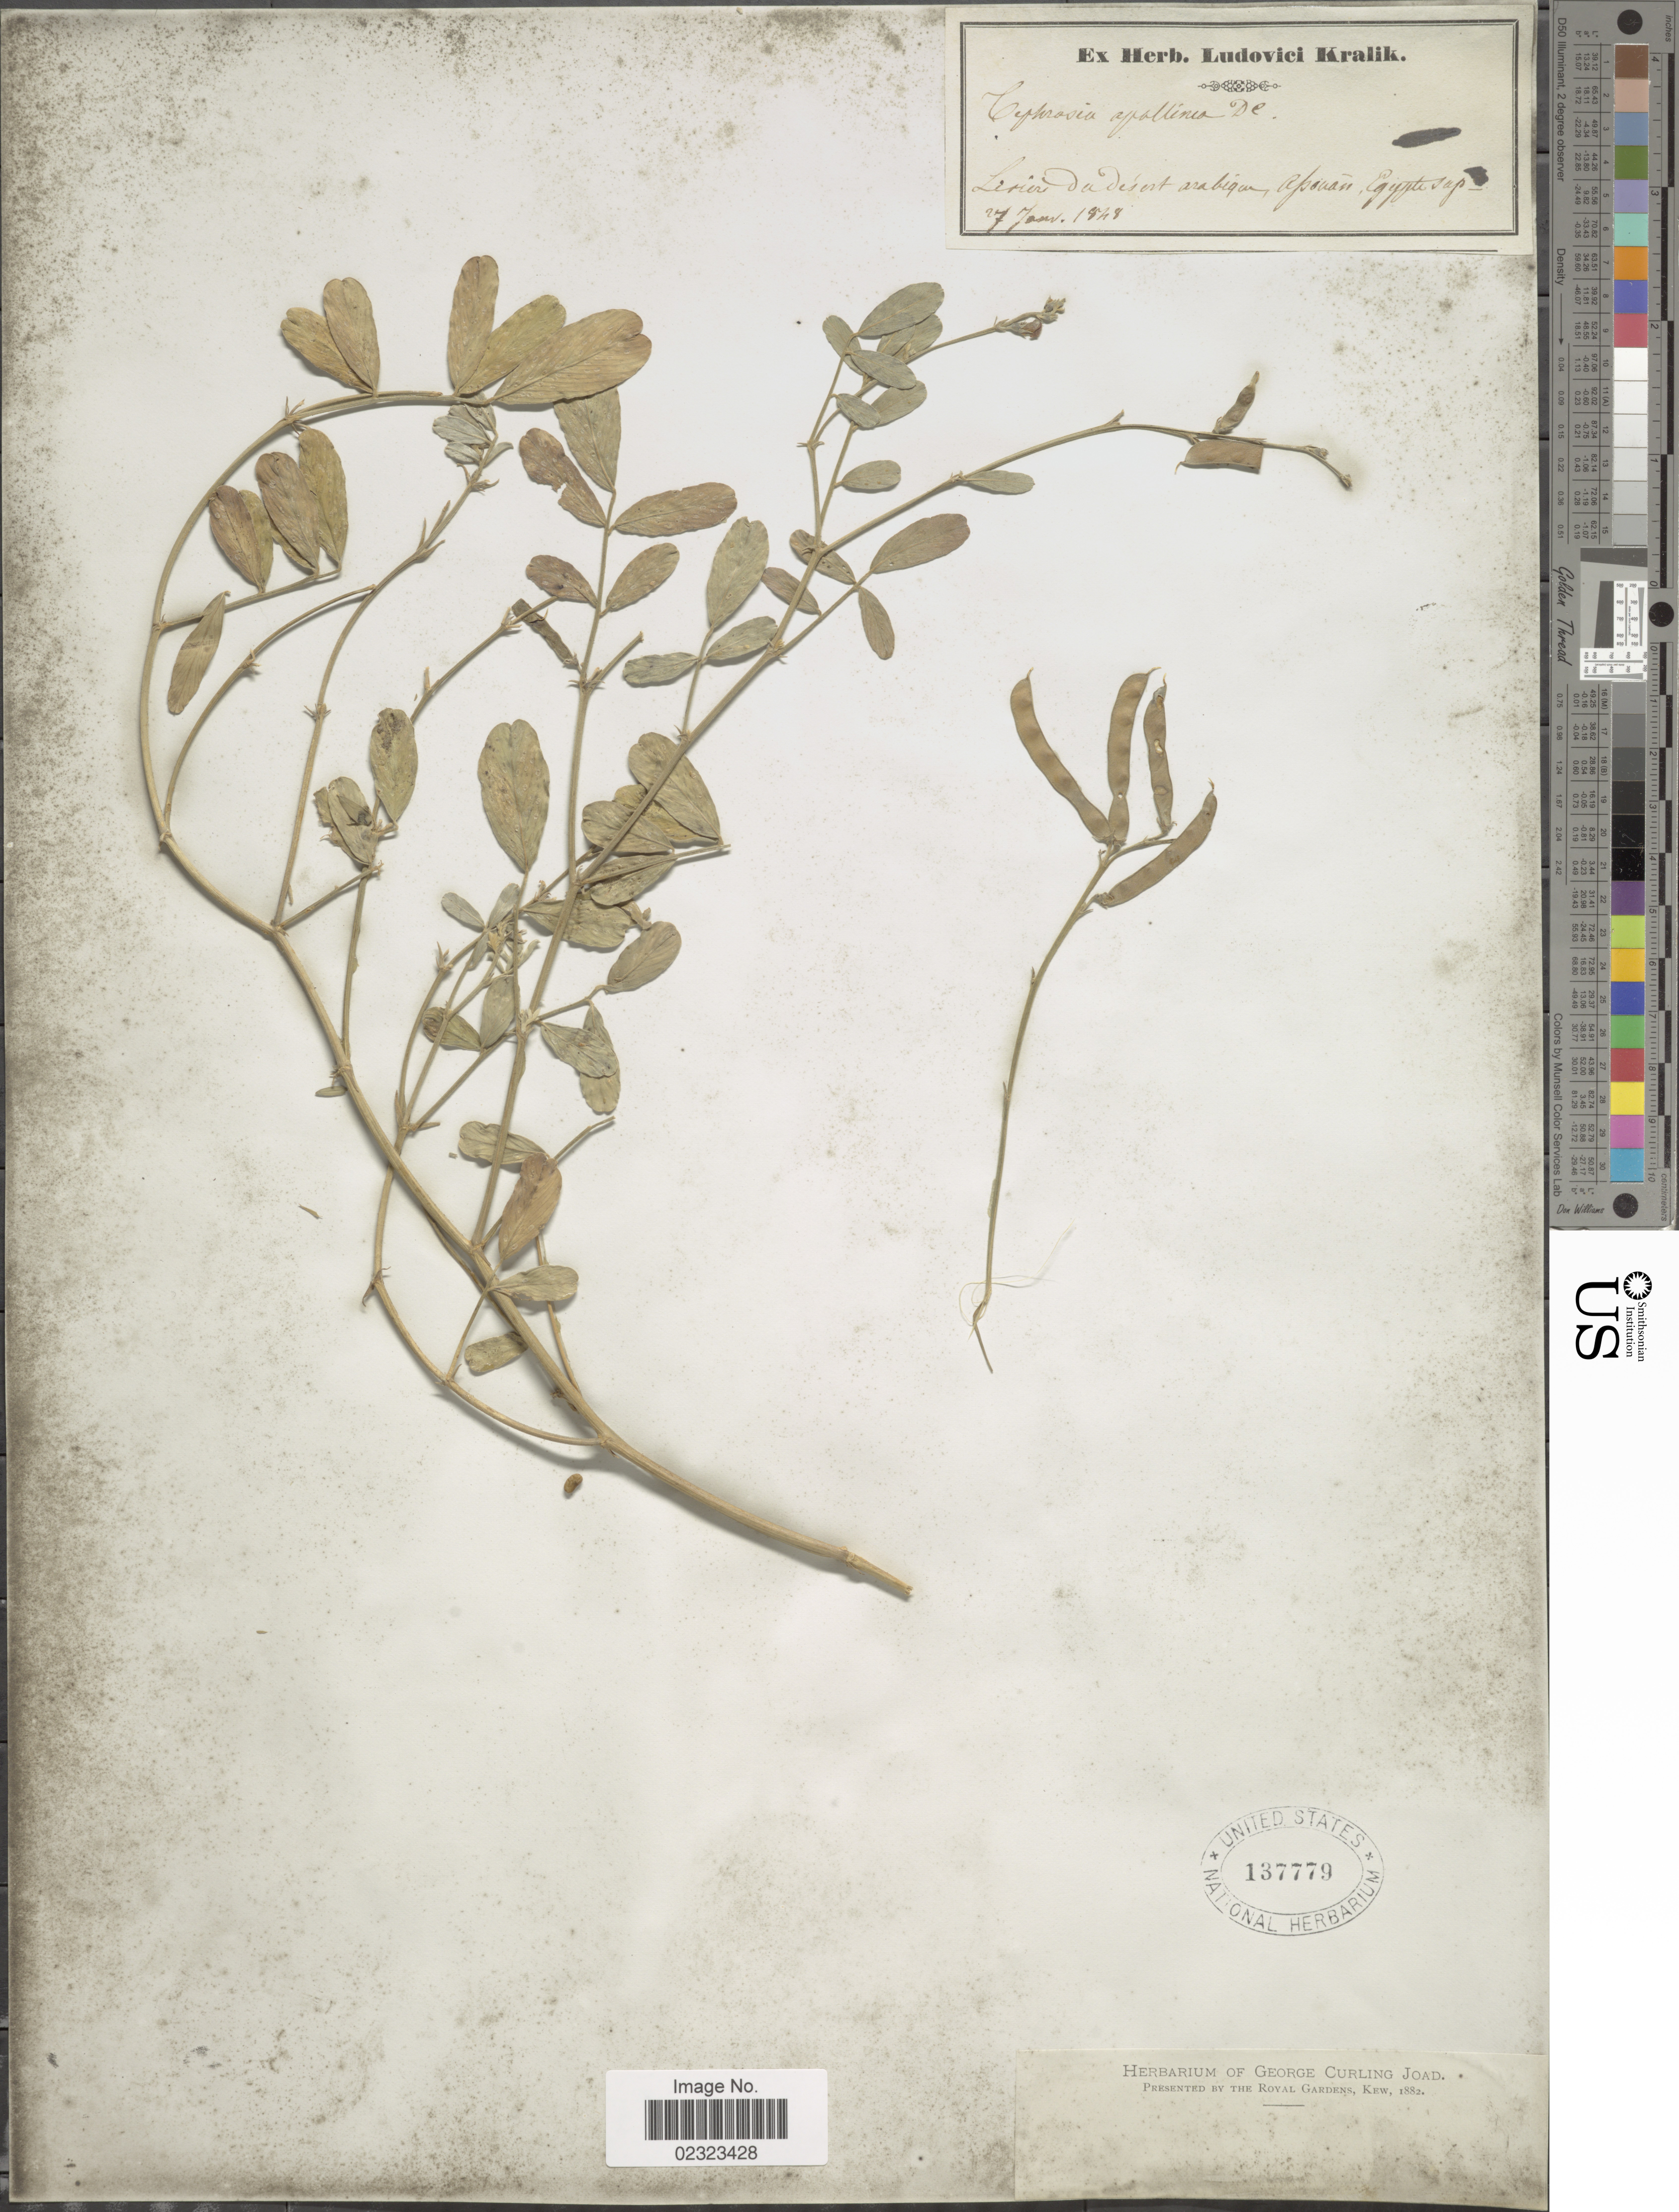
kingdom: Plantae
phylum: Tracheophyta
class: Magnoliopsida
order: Fabales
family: Fabaceae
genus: Tephrosia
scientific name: Tephrosia apollinea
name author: (Delile) DC.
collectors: ex herb. L. Kralik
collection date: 1848-01-27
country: Egypt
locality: Lisiere du desert arabique, Assouan, Egypte sup.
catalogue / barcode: US 137779